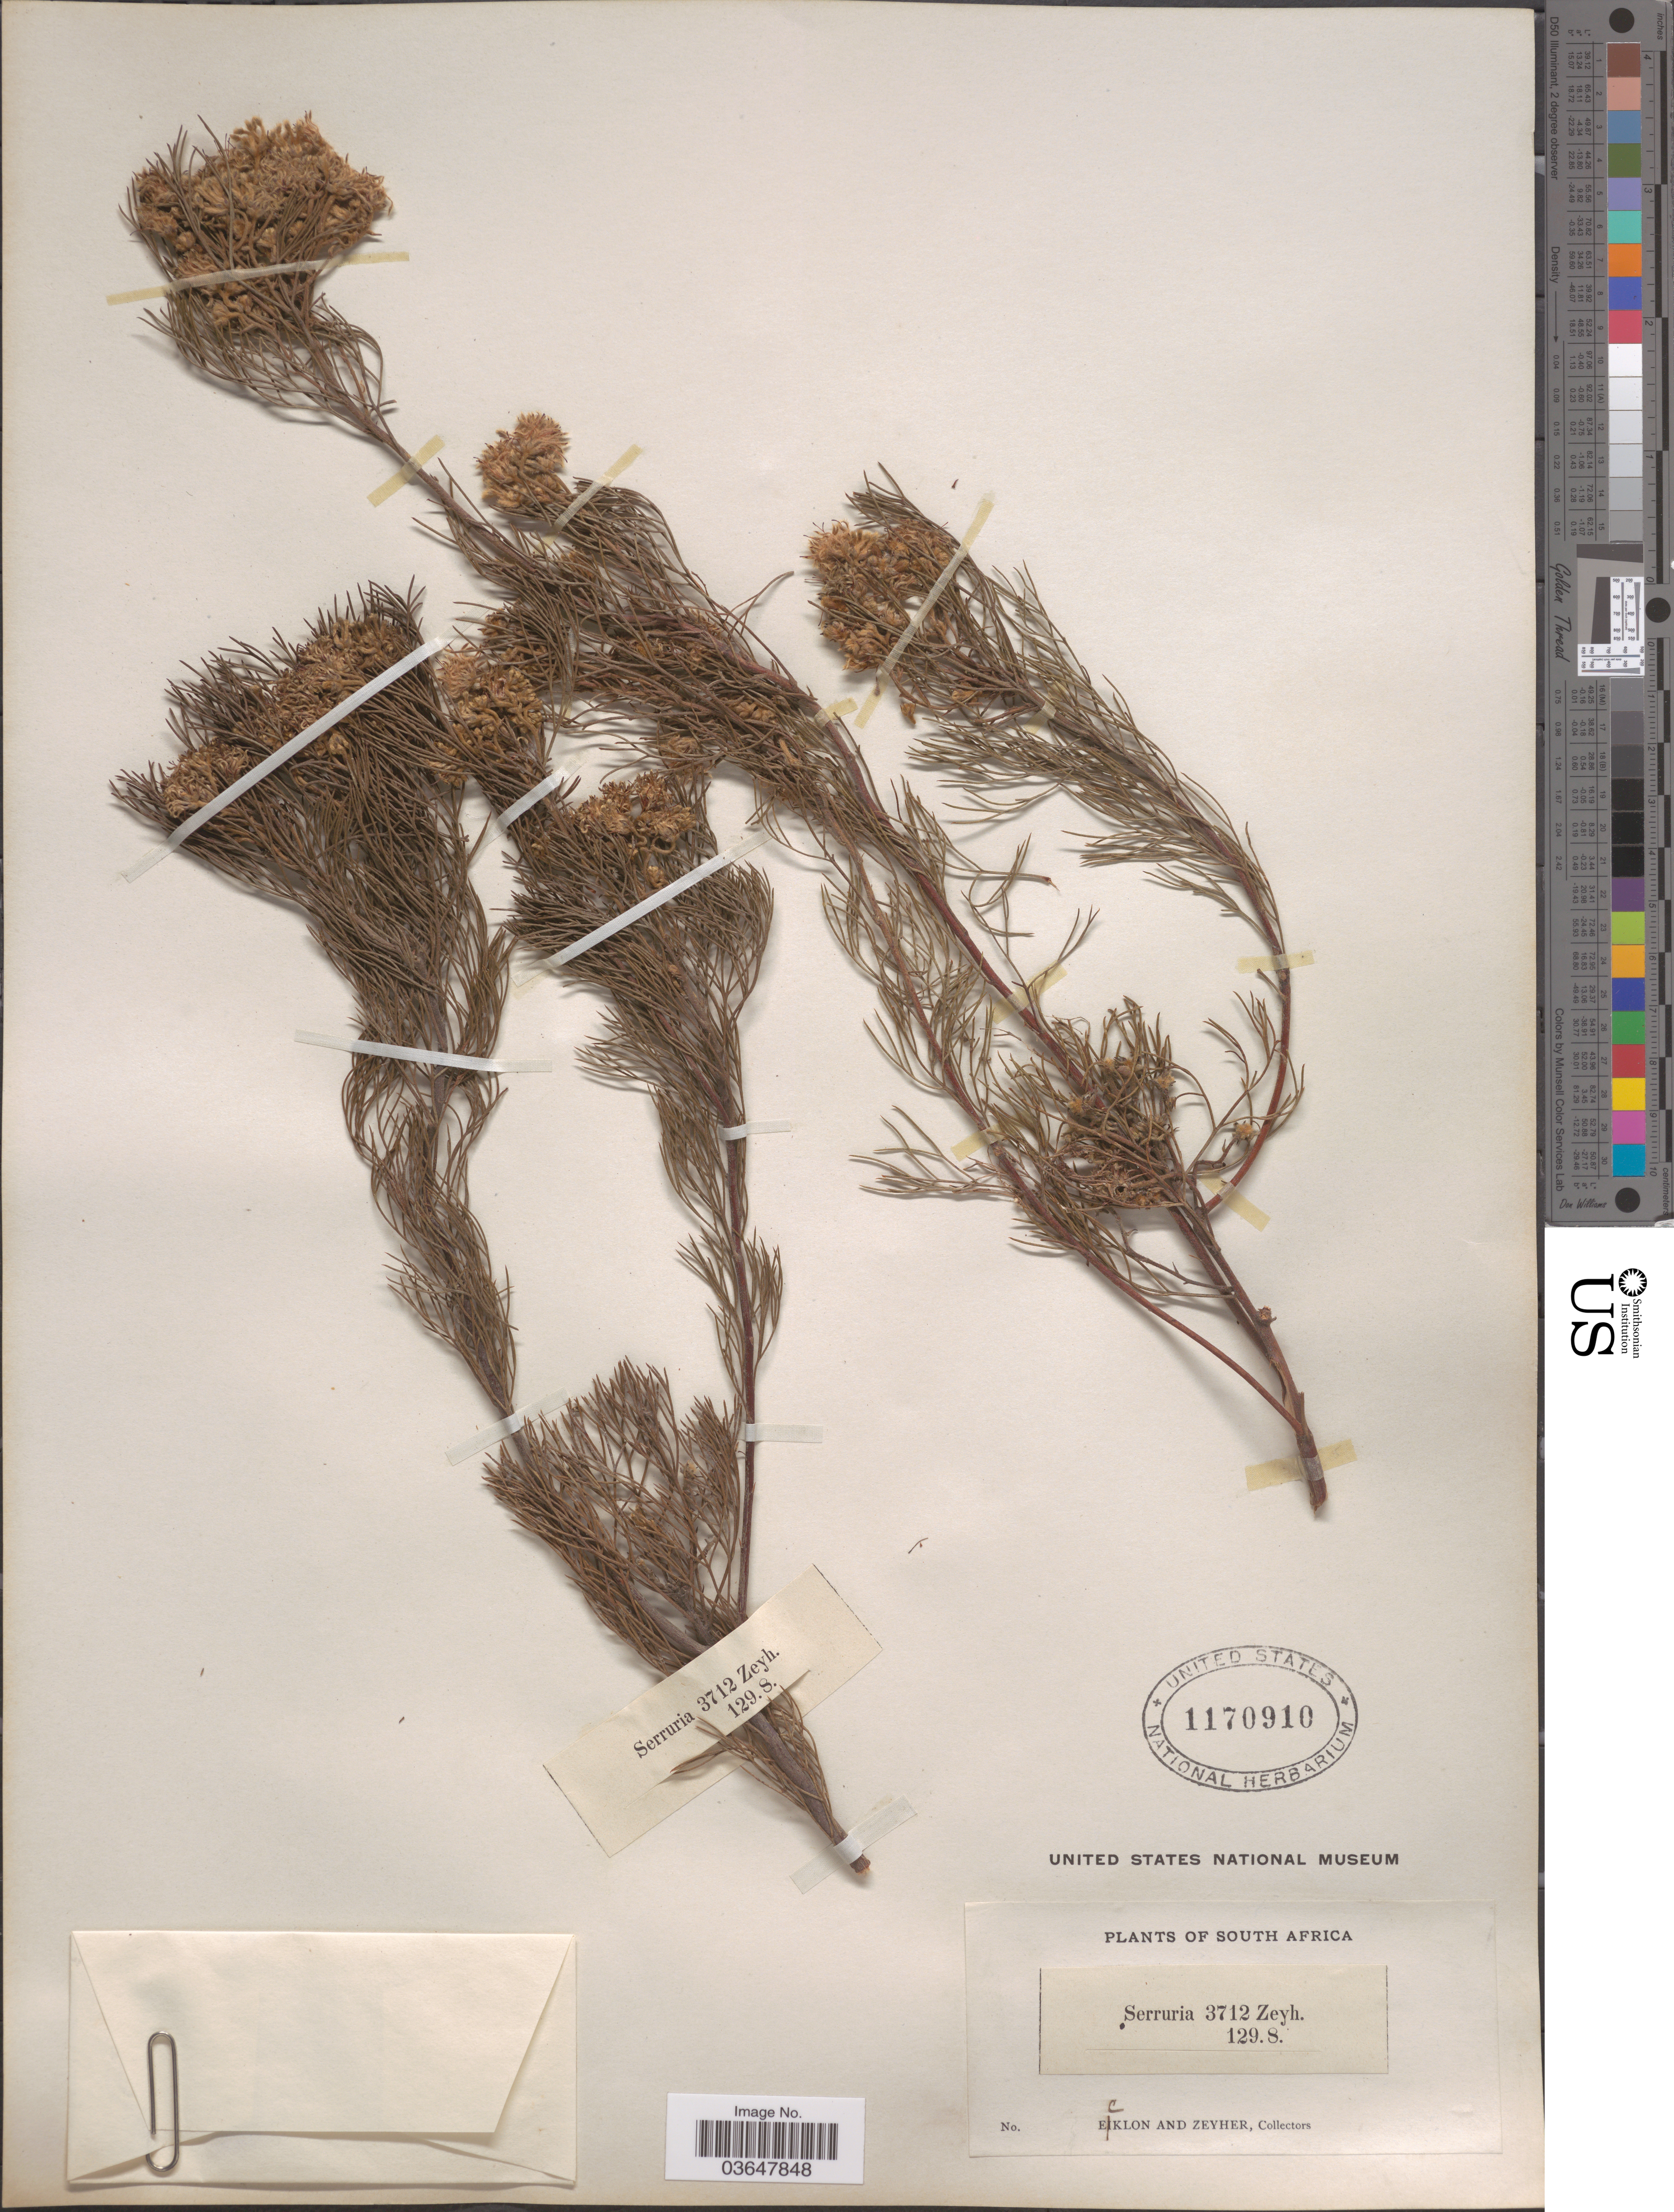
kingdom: Plantae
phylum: Tracheophyta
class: Magnoliopsida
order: Proteales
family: Proteaceae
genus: Serruria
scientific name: Serruria sp.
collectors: -. Ecklon & -. Zeyher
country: South Africa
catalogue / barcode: US 1170910